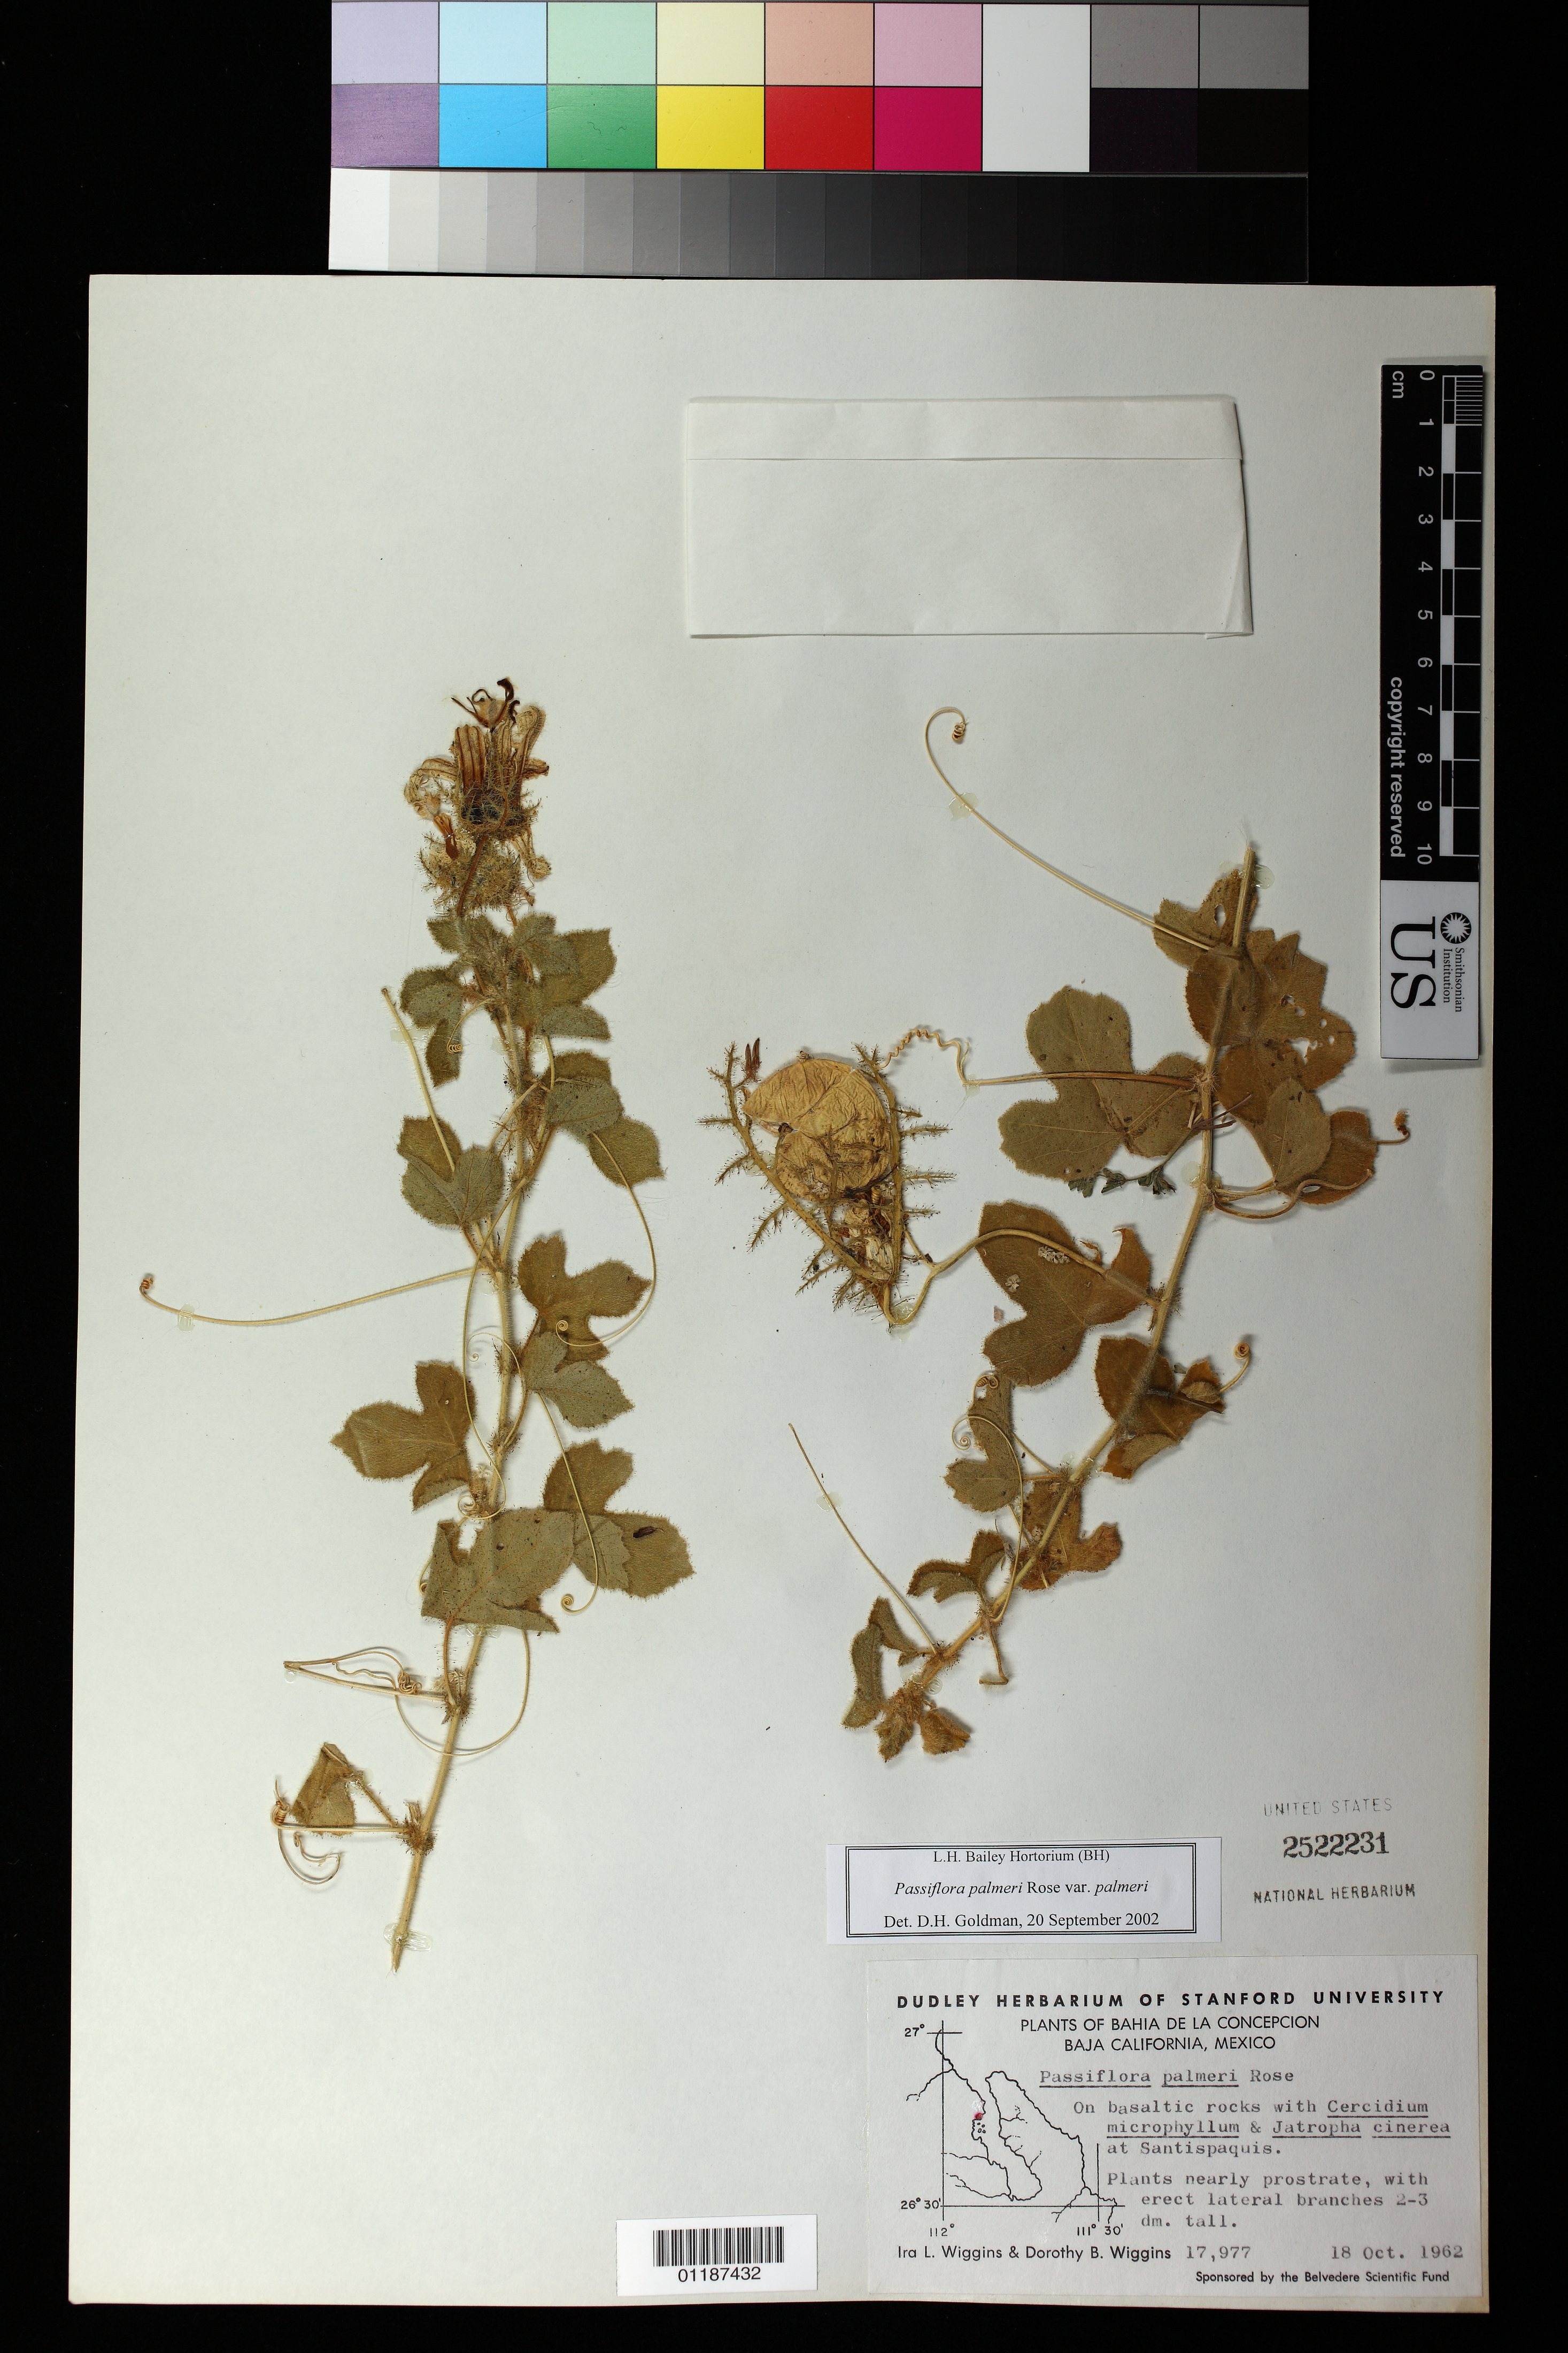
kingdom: Plantae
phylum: Tracheophyta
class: Magnoliopsida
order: Malpighiales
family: Passifloraceae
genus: Passiflora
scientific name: Passiflora palmeri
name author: Rose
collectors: I. L. Wiggins & D. B. Wiggins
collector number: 17977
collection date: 1962-10-18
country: Mexico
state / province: Baja California Sur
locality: Bahia de la Concepcion: Santispaquis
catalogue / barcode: US 2522231